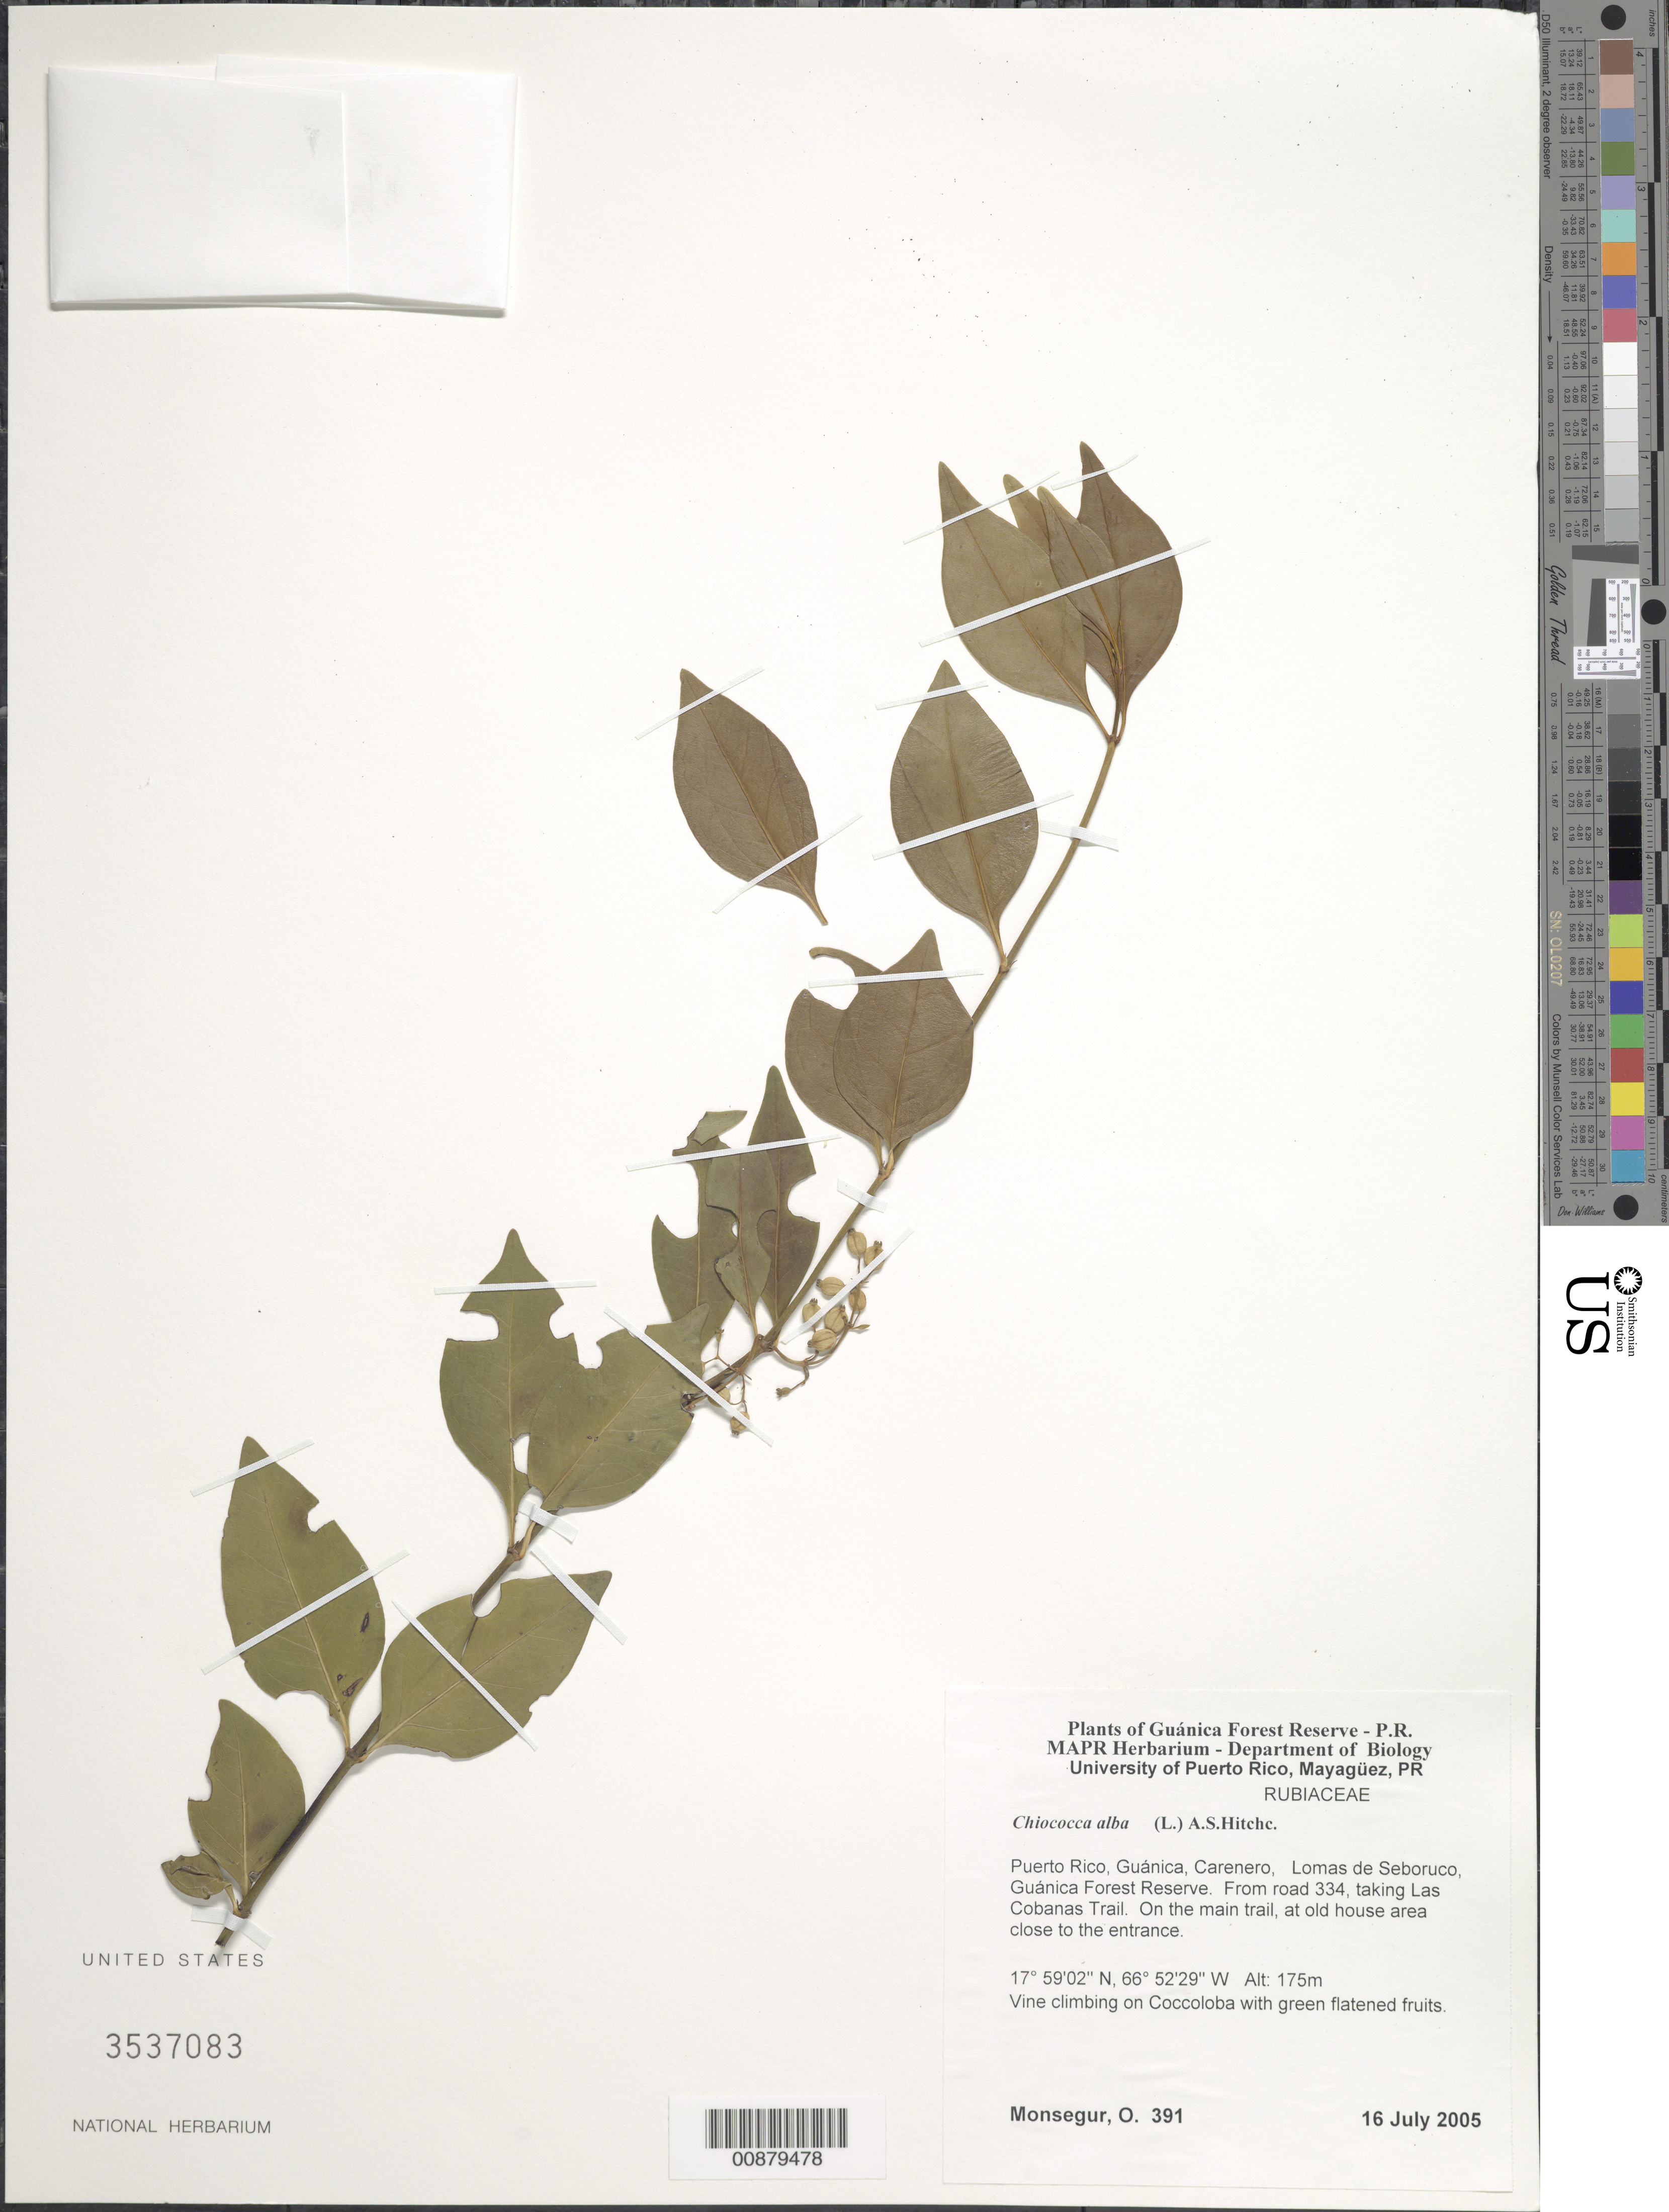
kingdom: Plantae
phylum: Tracheophyta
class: Magnoliopsida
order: Gentianales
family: Rubiaceae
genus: Chiococca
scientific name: Chiococca alba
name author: (L.) Hitchc.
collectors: O. Monsegur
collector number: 391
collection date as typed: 16 Jul 2005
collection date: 2005-07-16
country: Puerto Rico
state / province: Guánica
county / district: Carenero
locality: Guánica Forest Reserve. Lomas de Seboruco, from road 334, taking Las Cobanas Trail. On the main trail.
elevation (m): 175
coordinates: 17.59016, 66.52289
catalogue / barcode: US 3537083